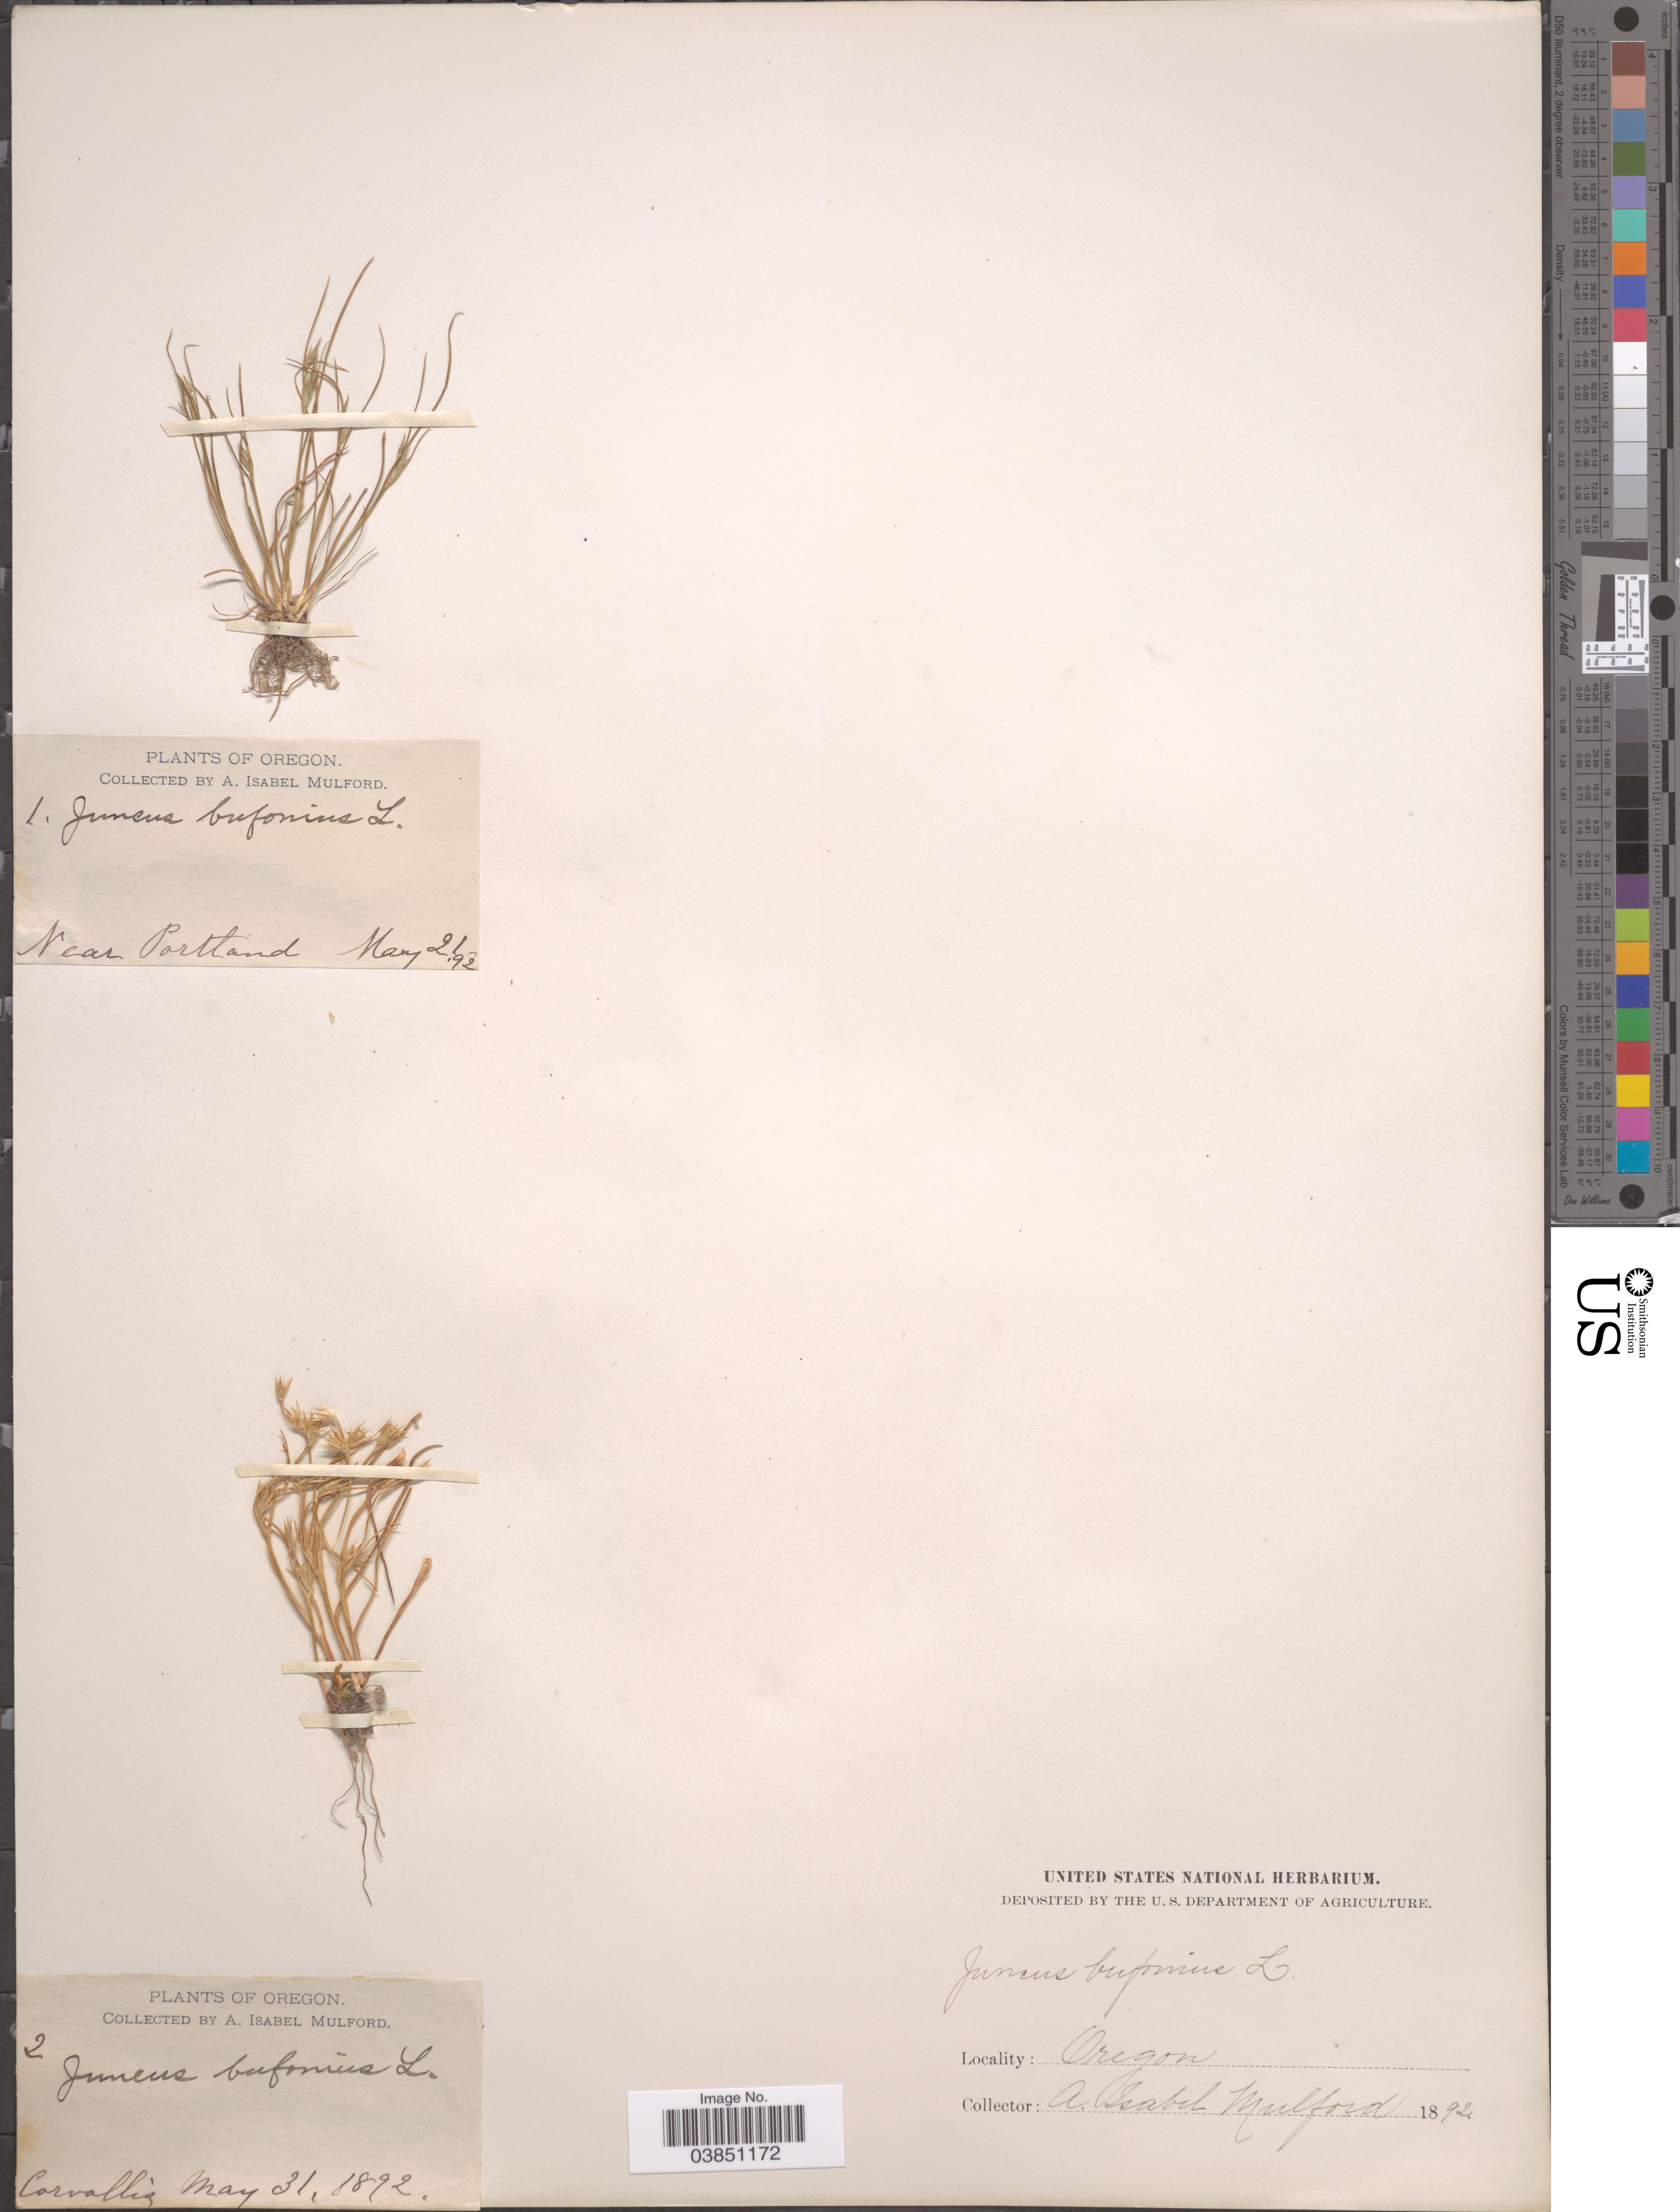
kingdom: Plantae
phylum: Tracheophyta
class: Liliopsida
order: Poales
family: Juncaceae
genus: Juncus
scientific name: Juncus bufonius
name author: L.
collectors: I. Mulford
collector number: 1/2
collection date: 1892-05-21/1892-05-31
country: United States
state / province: Oregon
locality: Near Portland. Corvallis.